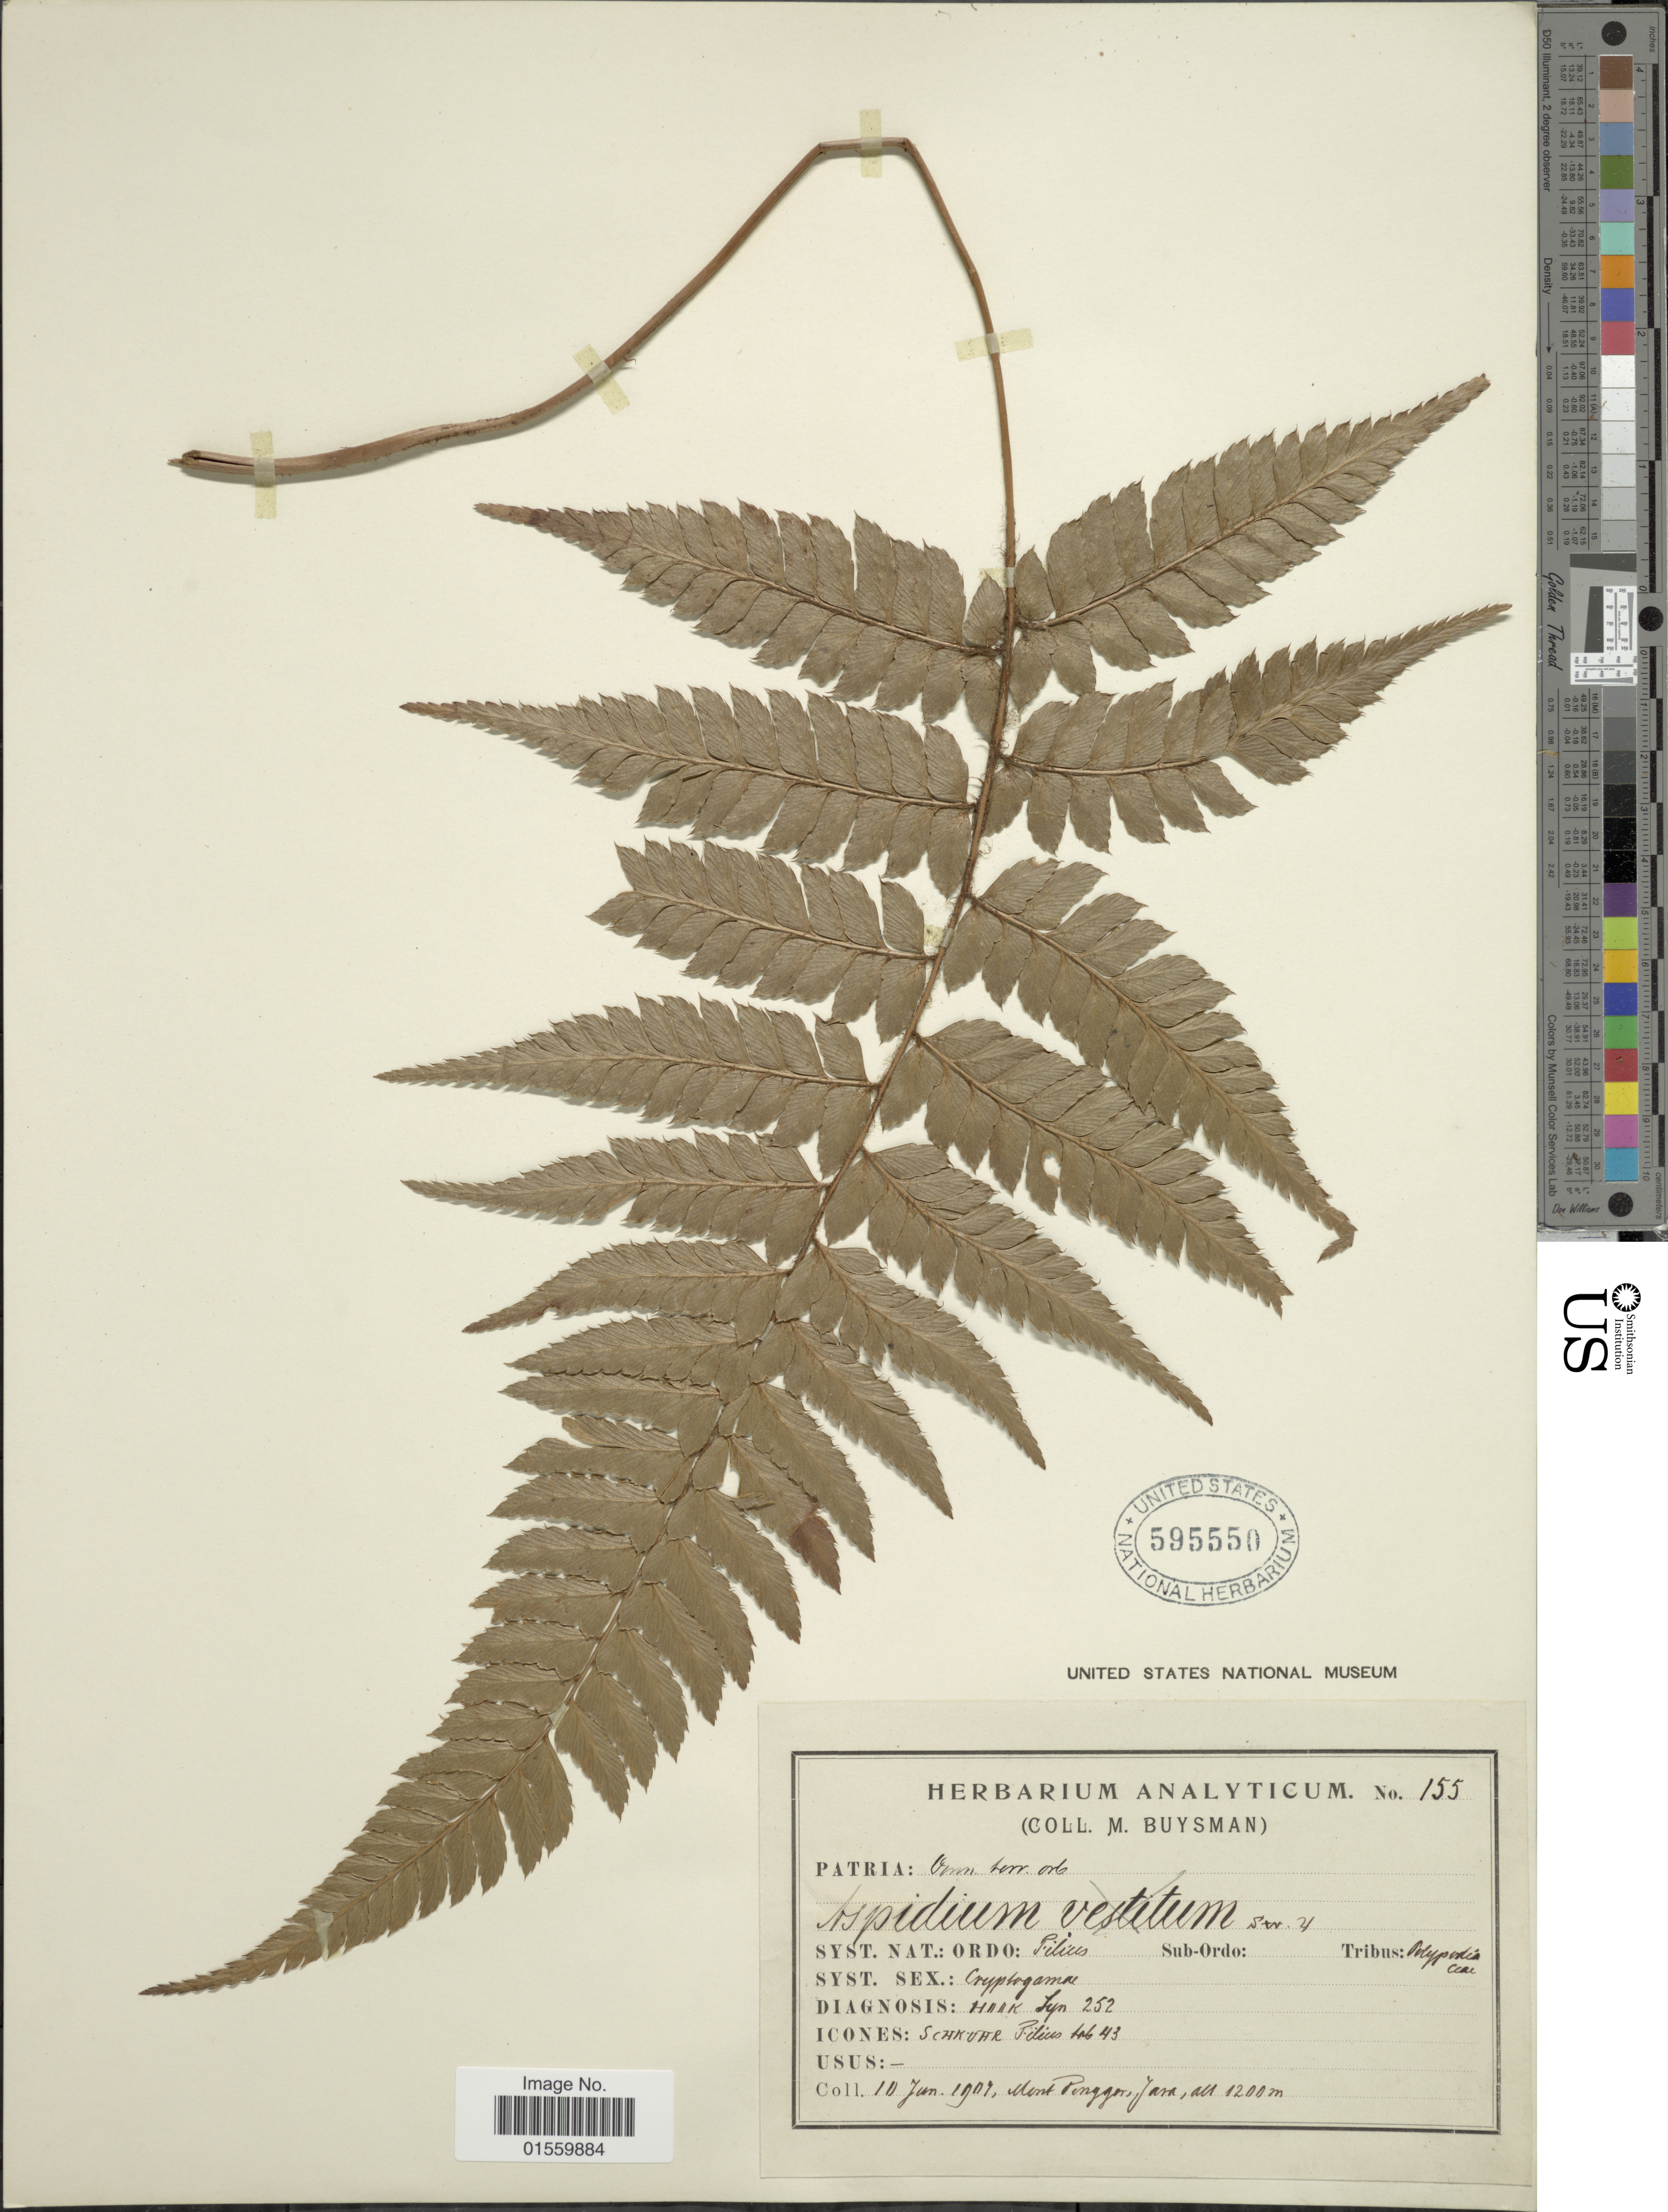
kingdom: Plantae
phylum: Tracheophyta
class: Polypodiopsida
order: Polypodiales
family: Dryopteridaceae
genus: Polystichum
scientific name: Polystichum biaristatum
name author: (Blume) T. Moore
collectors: M. Buysman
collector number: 155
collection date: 1907-01-10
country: Indonesia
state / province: Java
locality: Mount Tennger, Java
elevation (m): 1200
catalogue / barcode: US 595550